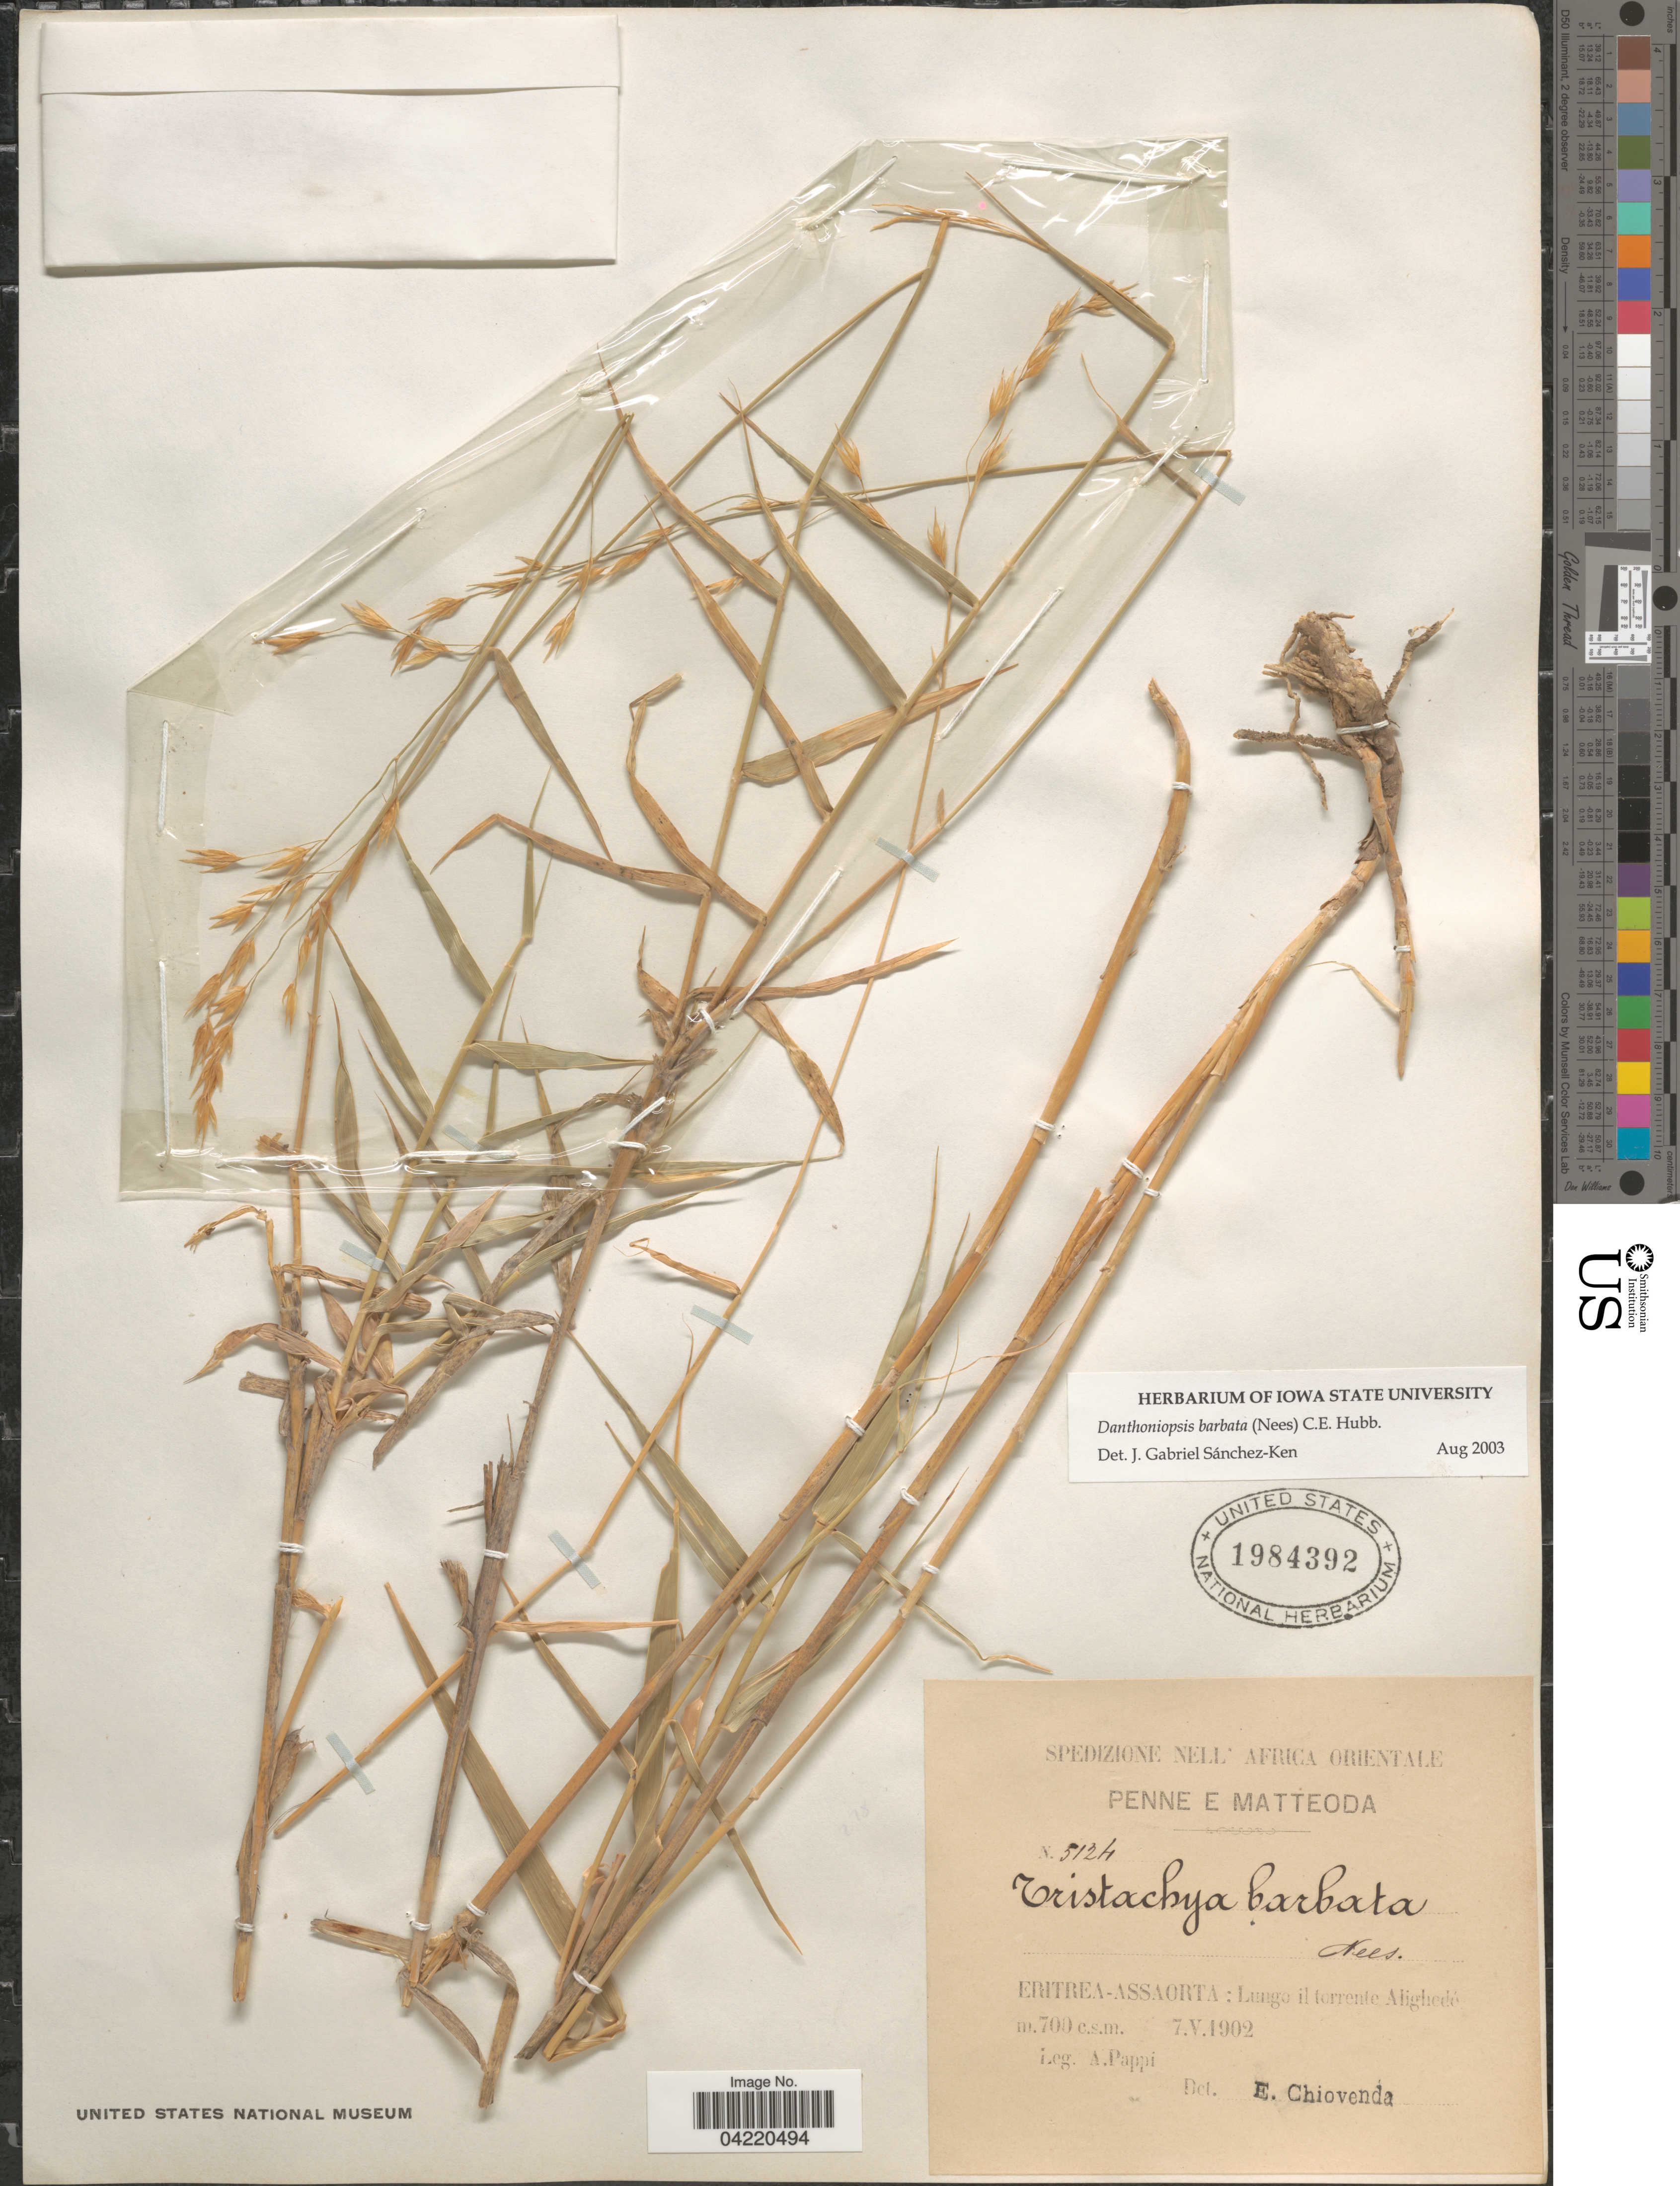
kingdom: Plantae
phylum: Tracheophyta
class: Liliopsida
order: Poales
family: Poaceae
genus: Danthoniopsis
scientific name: Danthoniopsis barbata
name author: (Nees) C. E. Hubb.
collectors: A. Pappi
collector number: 5124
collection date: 1902-05-07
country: Eritrea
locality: Africa Orientale. Eritrea-Assaorta: Lungo il torrente Alighedé.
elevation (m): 700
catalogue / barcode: US 1984392